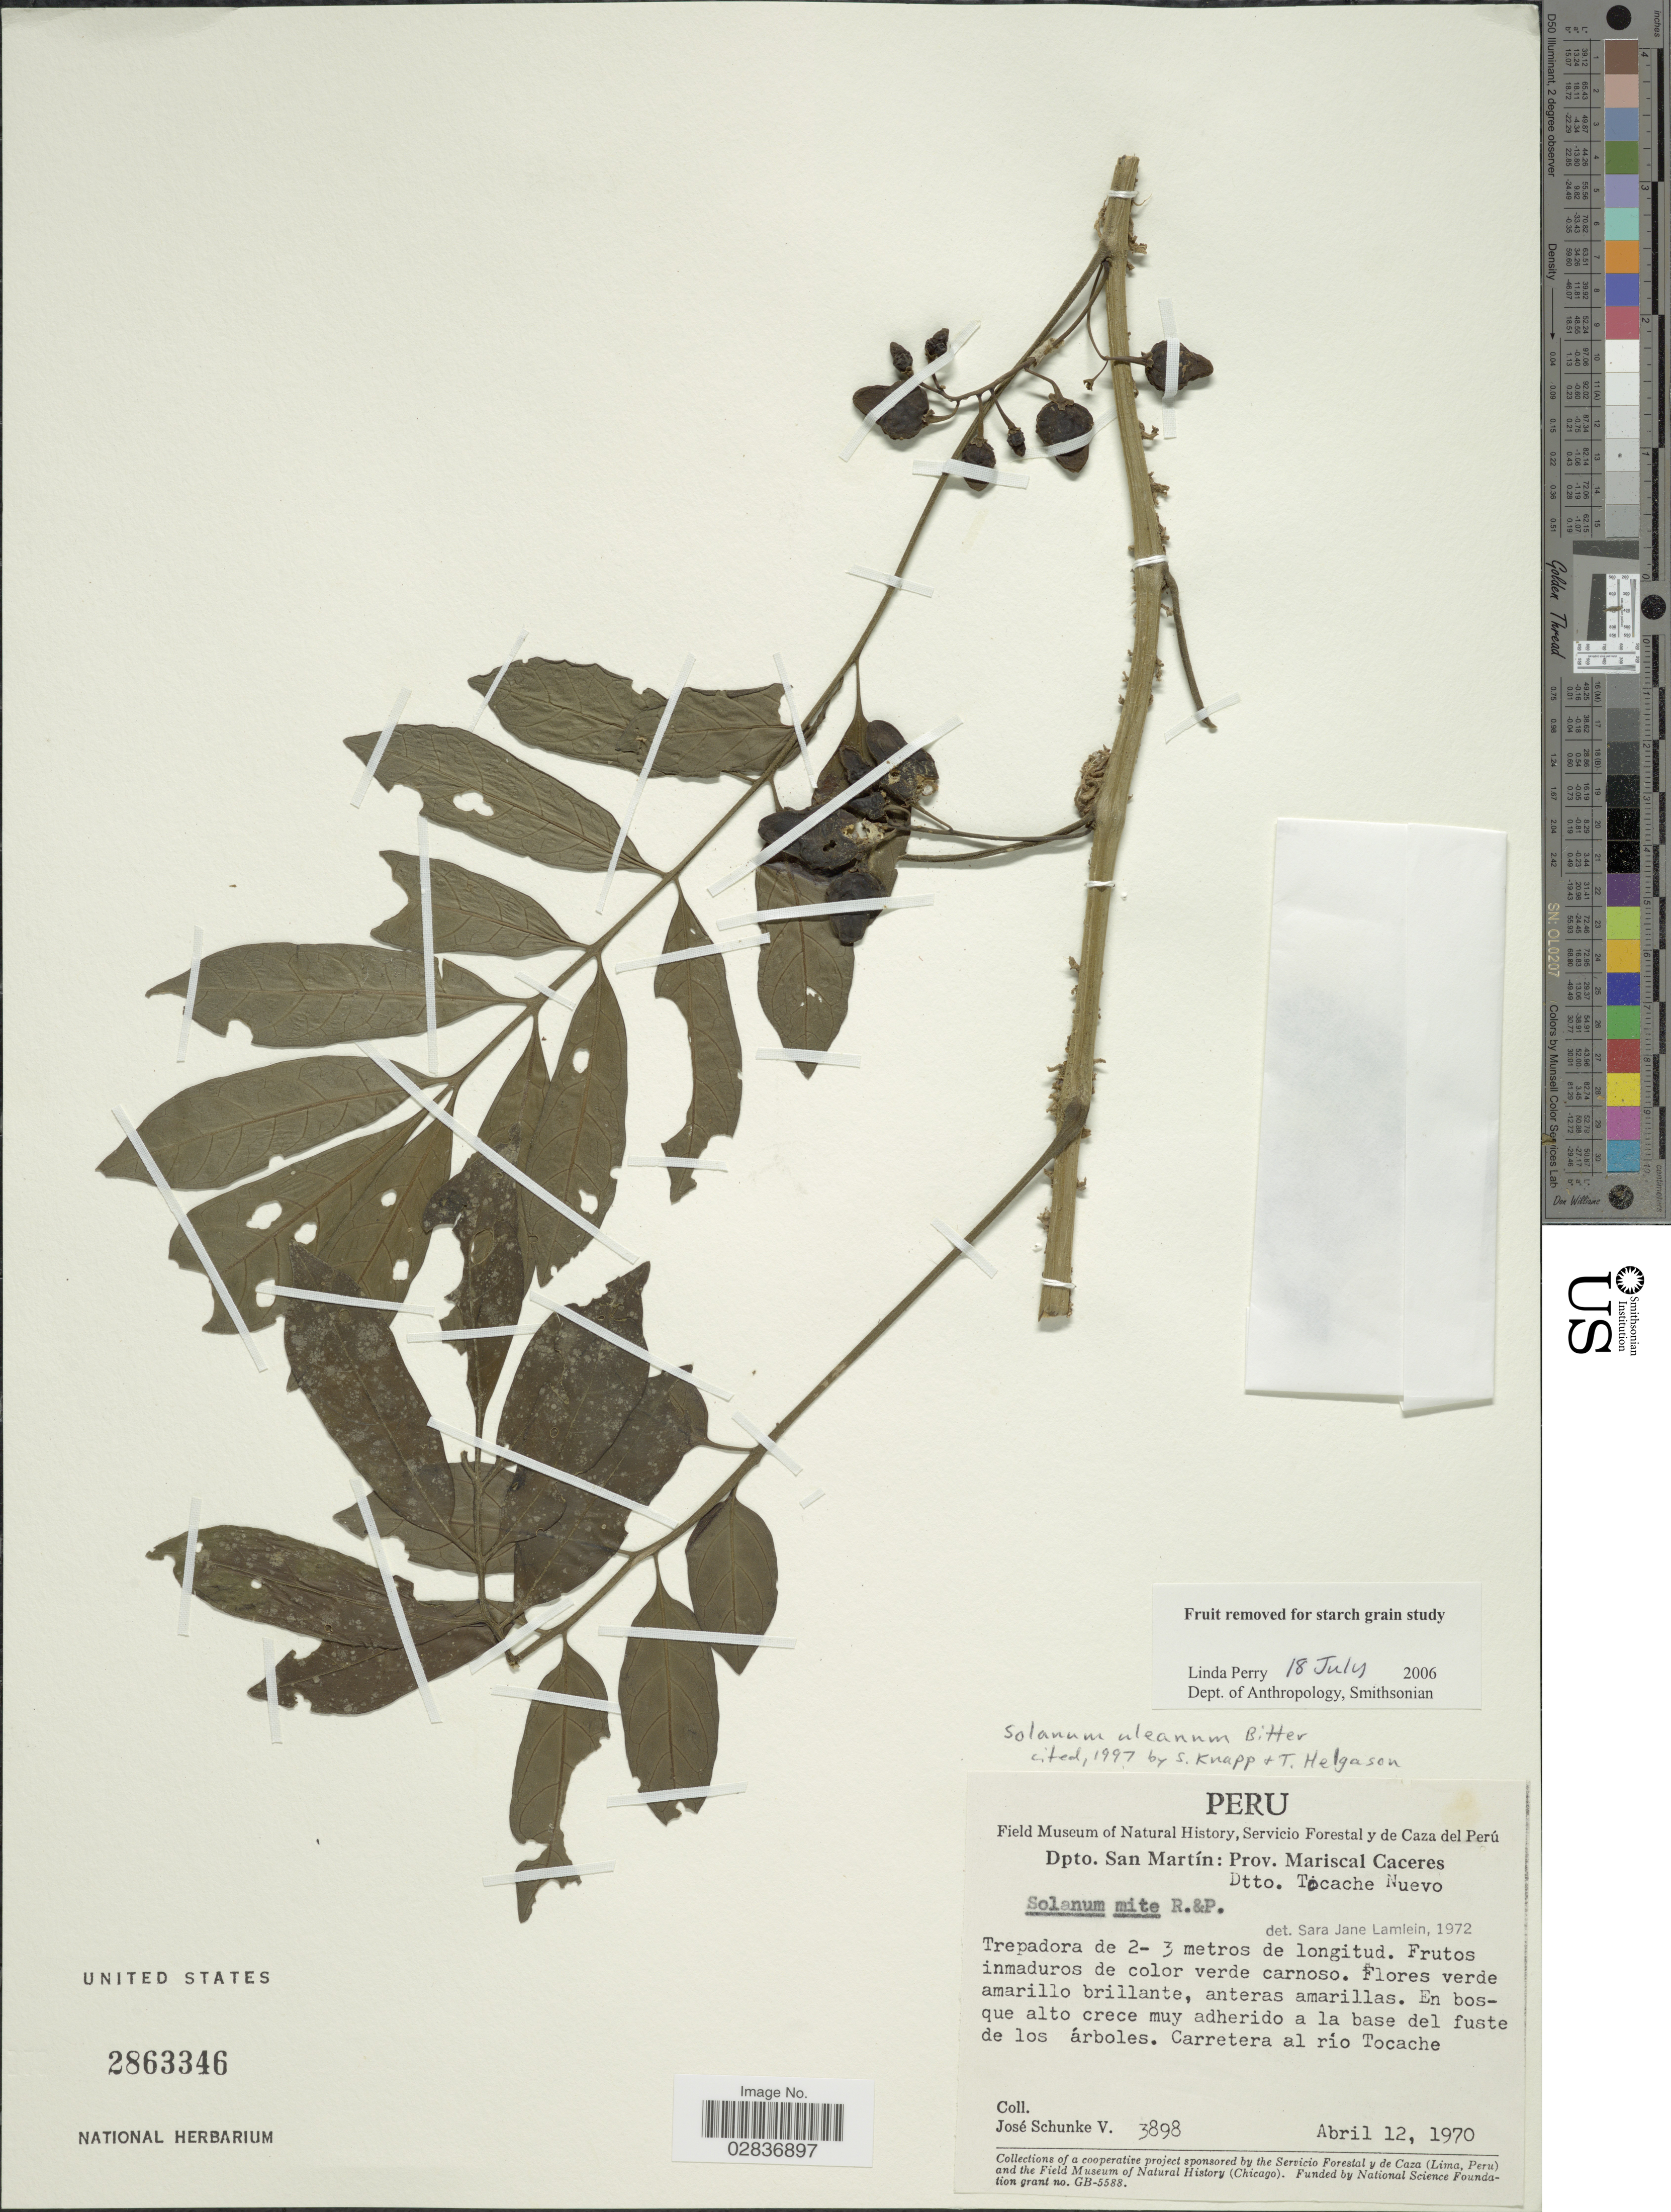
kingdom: Plantae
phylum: Tracheophyta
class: Magnoliopsida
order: Solanales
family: Solanaceae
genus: Solanum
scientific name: Solanum uleanum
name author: Bitter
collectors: J. Schunke Vigo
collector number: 3898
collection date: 1970-04-12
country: Peru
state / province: San Martín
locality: Dpto. San Martín: Prov. Mariscal Caceres, Dtto. Tócache Nuevo.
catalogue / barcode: US 2863346